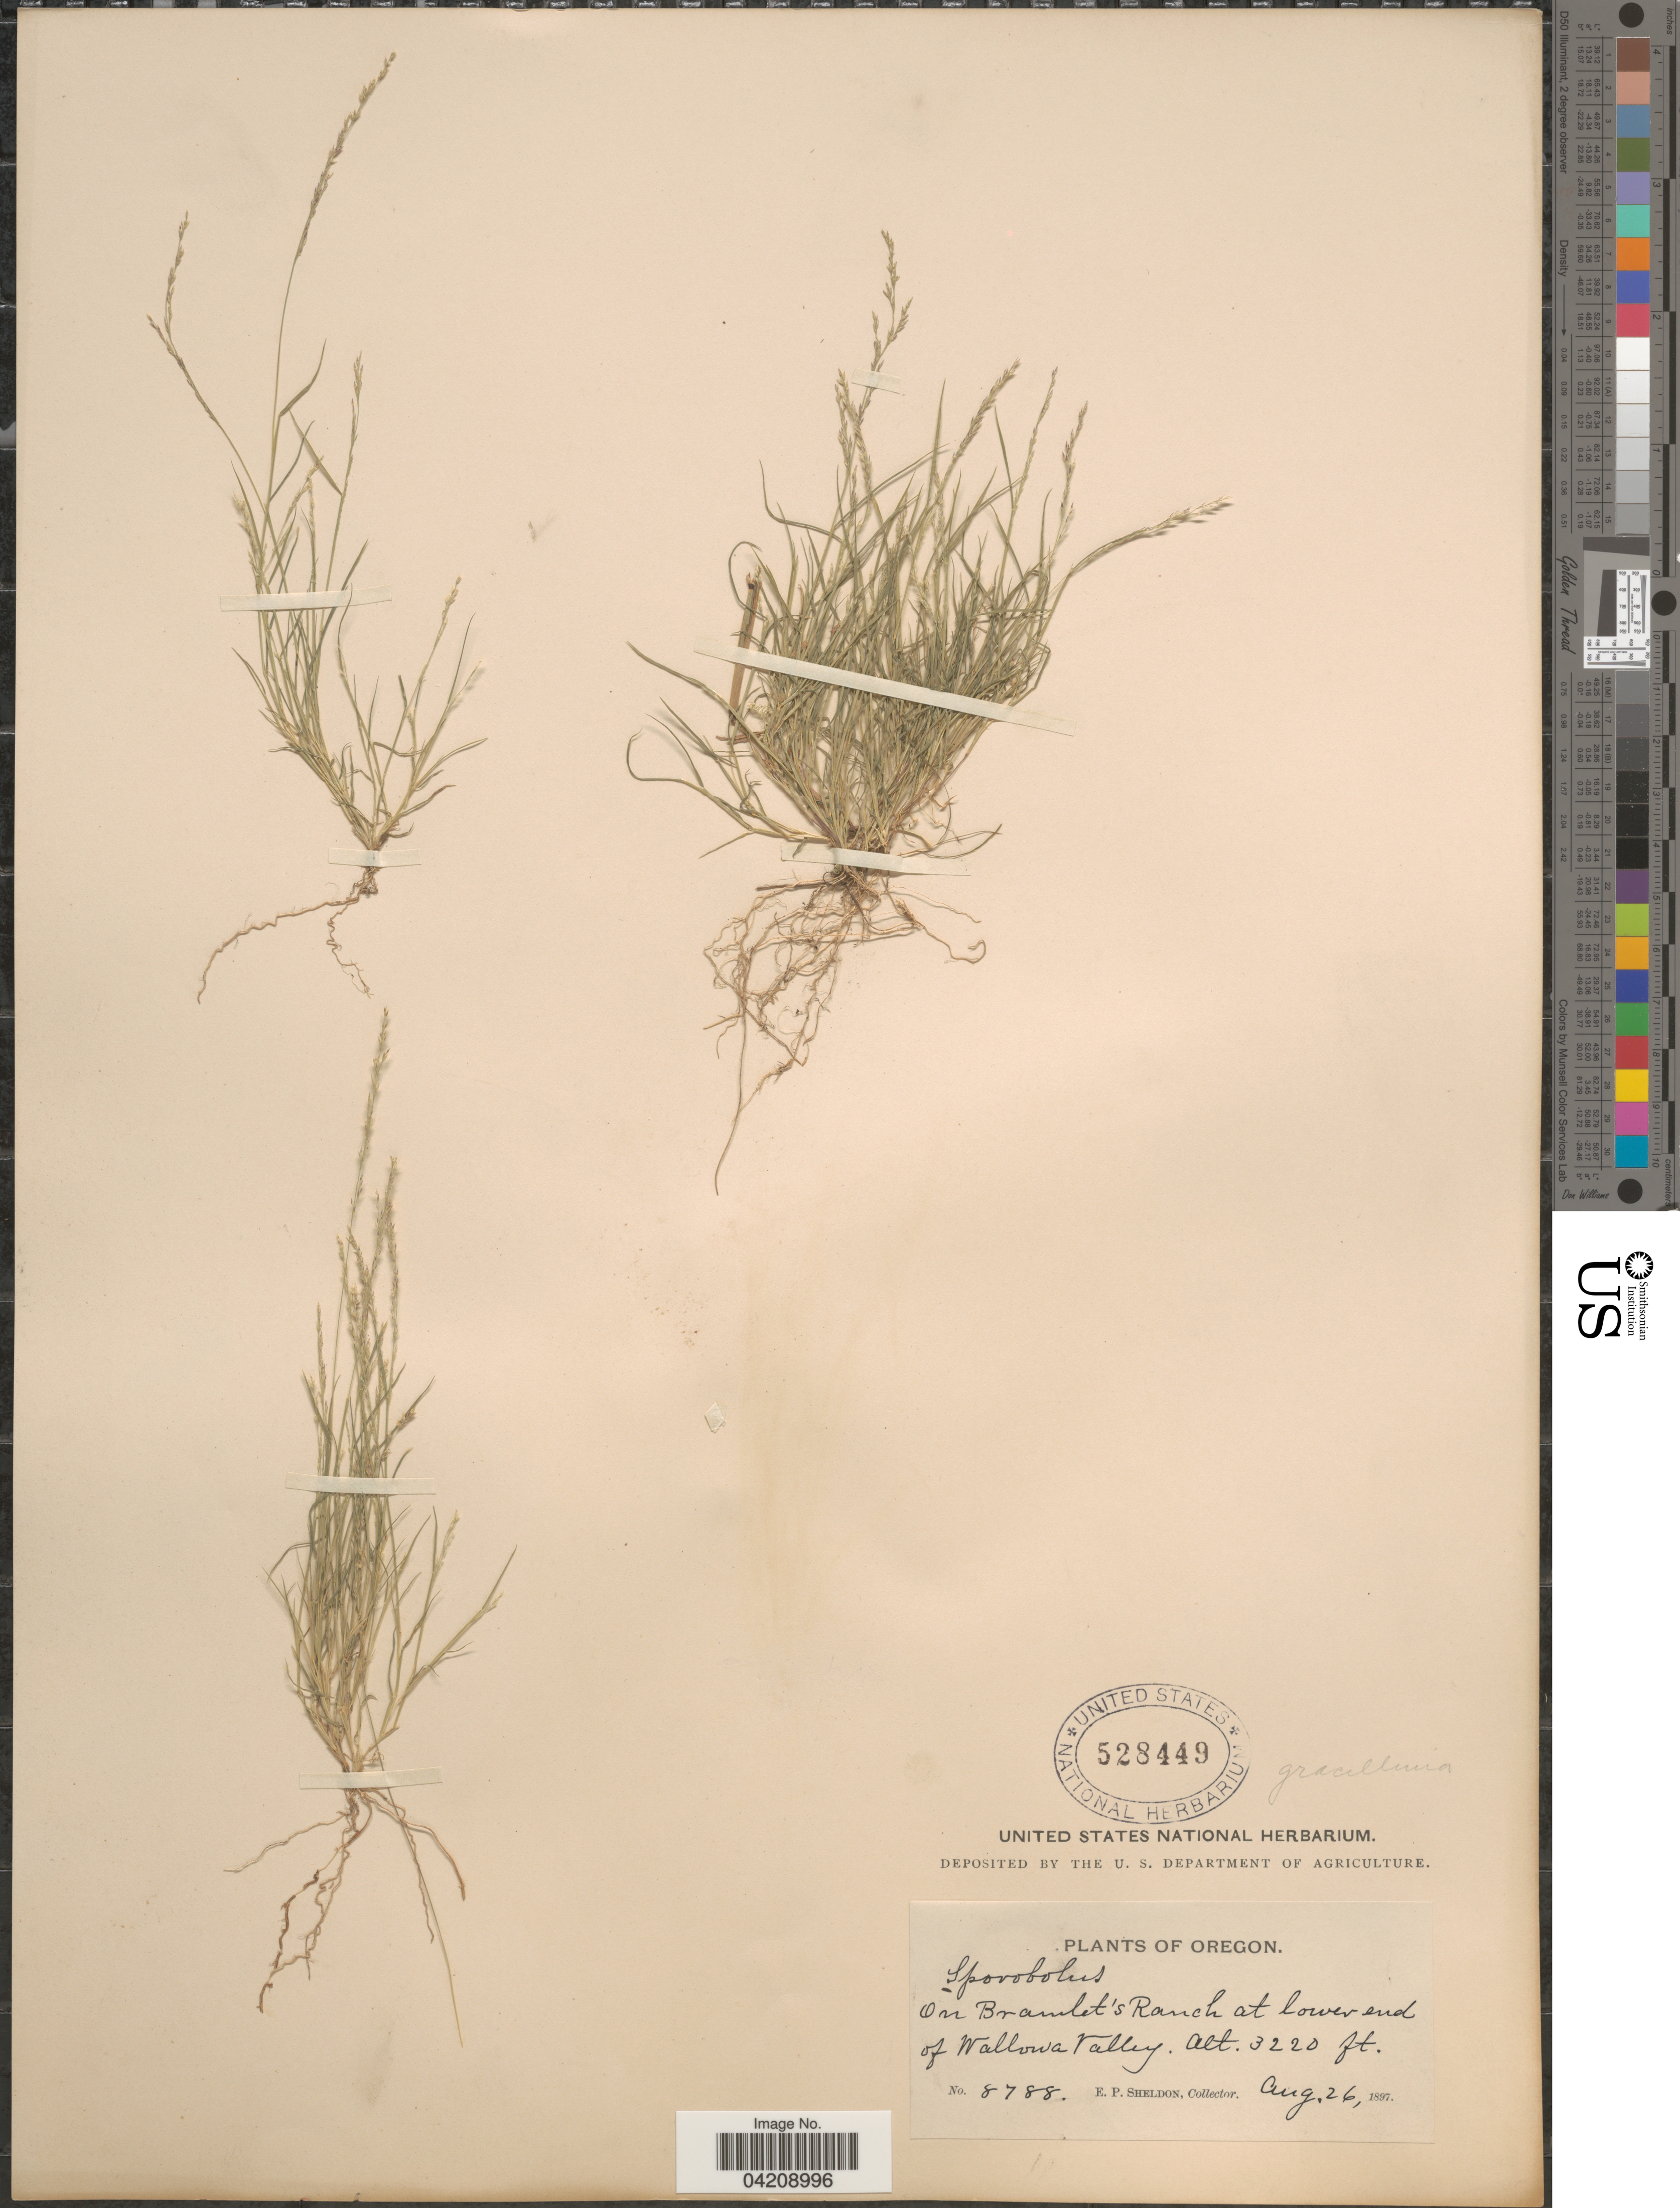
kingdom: Plantae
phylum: Tracheophyta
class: Liliopsida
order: Poales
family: Poaceae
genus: Muhlenbergia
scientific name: Muhlenbergia filiformis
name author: (Thurb. ex S. Watson) Rydb.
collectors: E. P. Sheldon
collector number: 8788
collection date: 1897-08-26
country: United States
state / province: Oregon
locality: On Bramlet's Ranch at lower end of Wallowa Valley.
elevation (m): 981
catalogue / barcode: US 528449